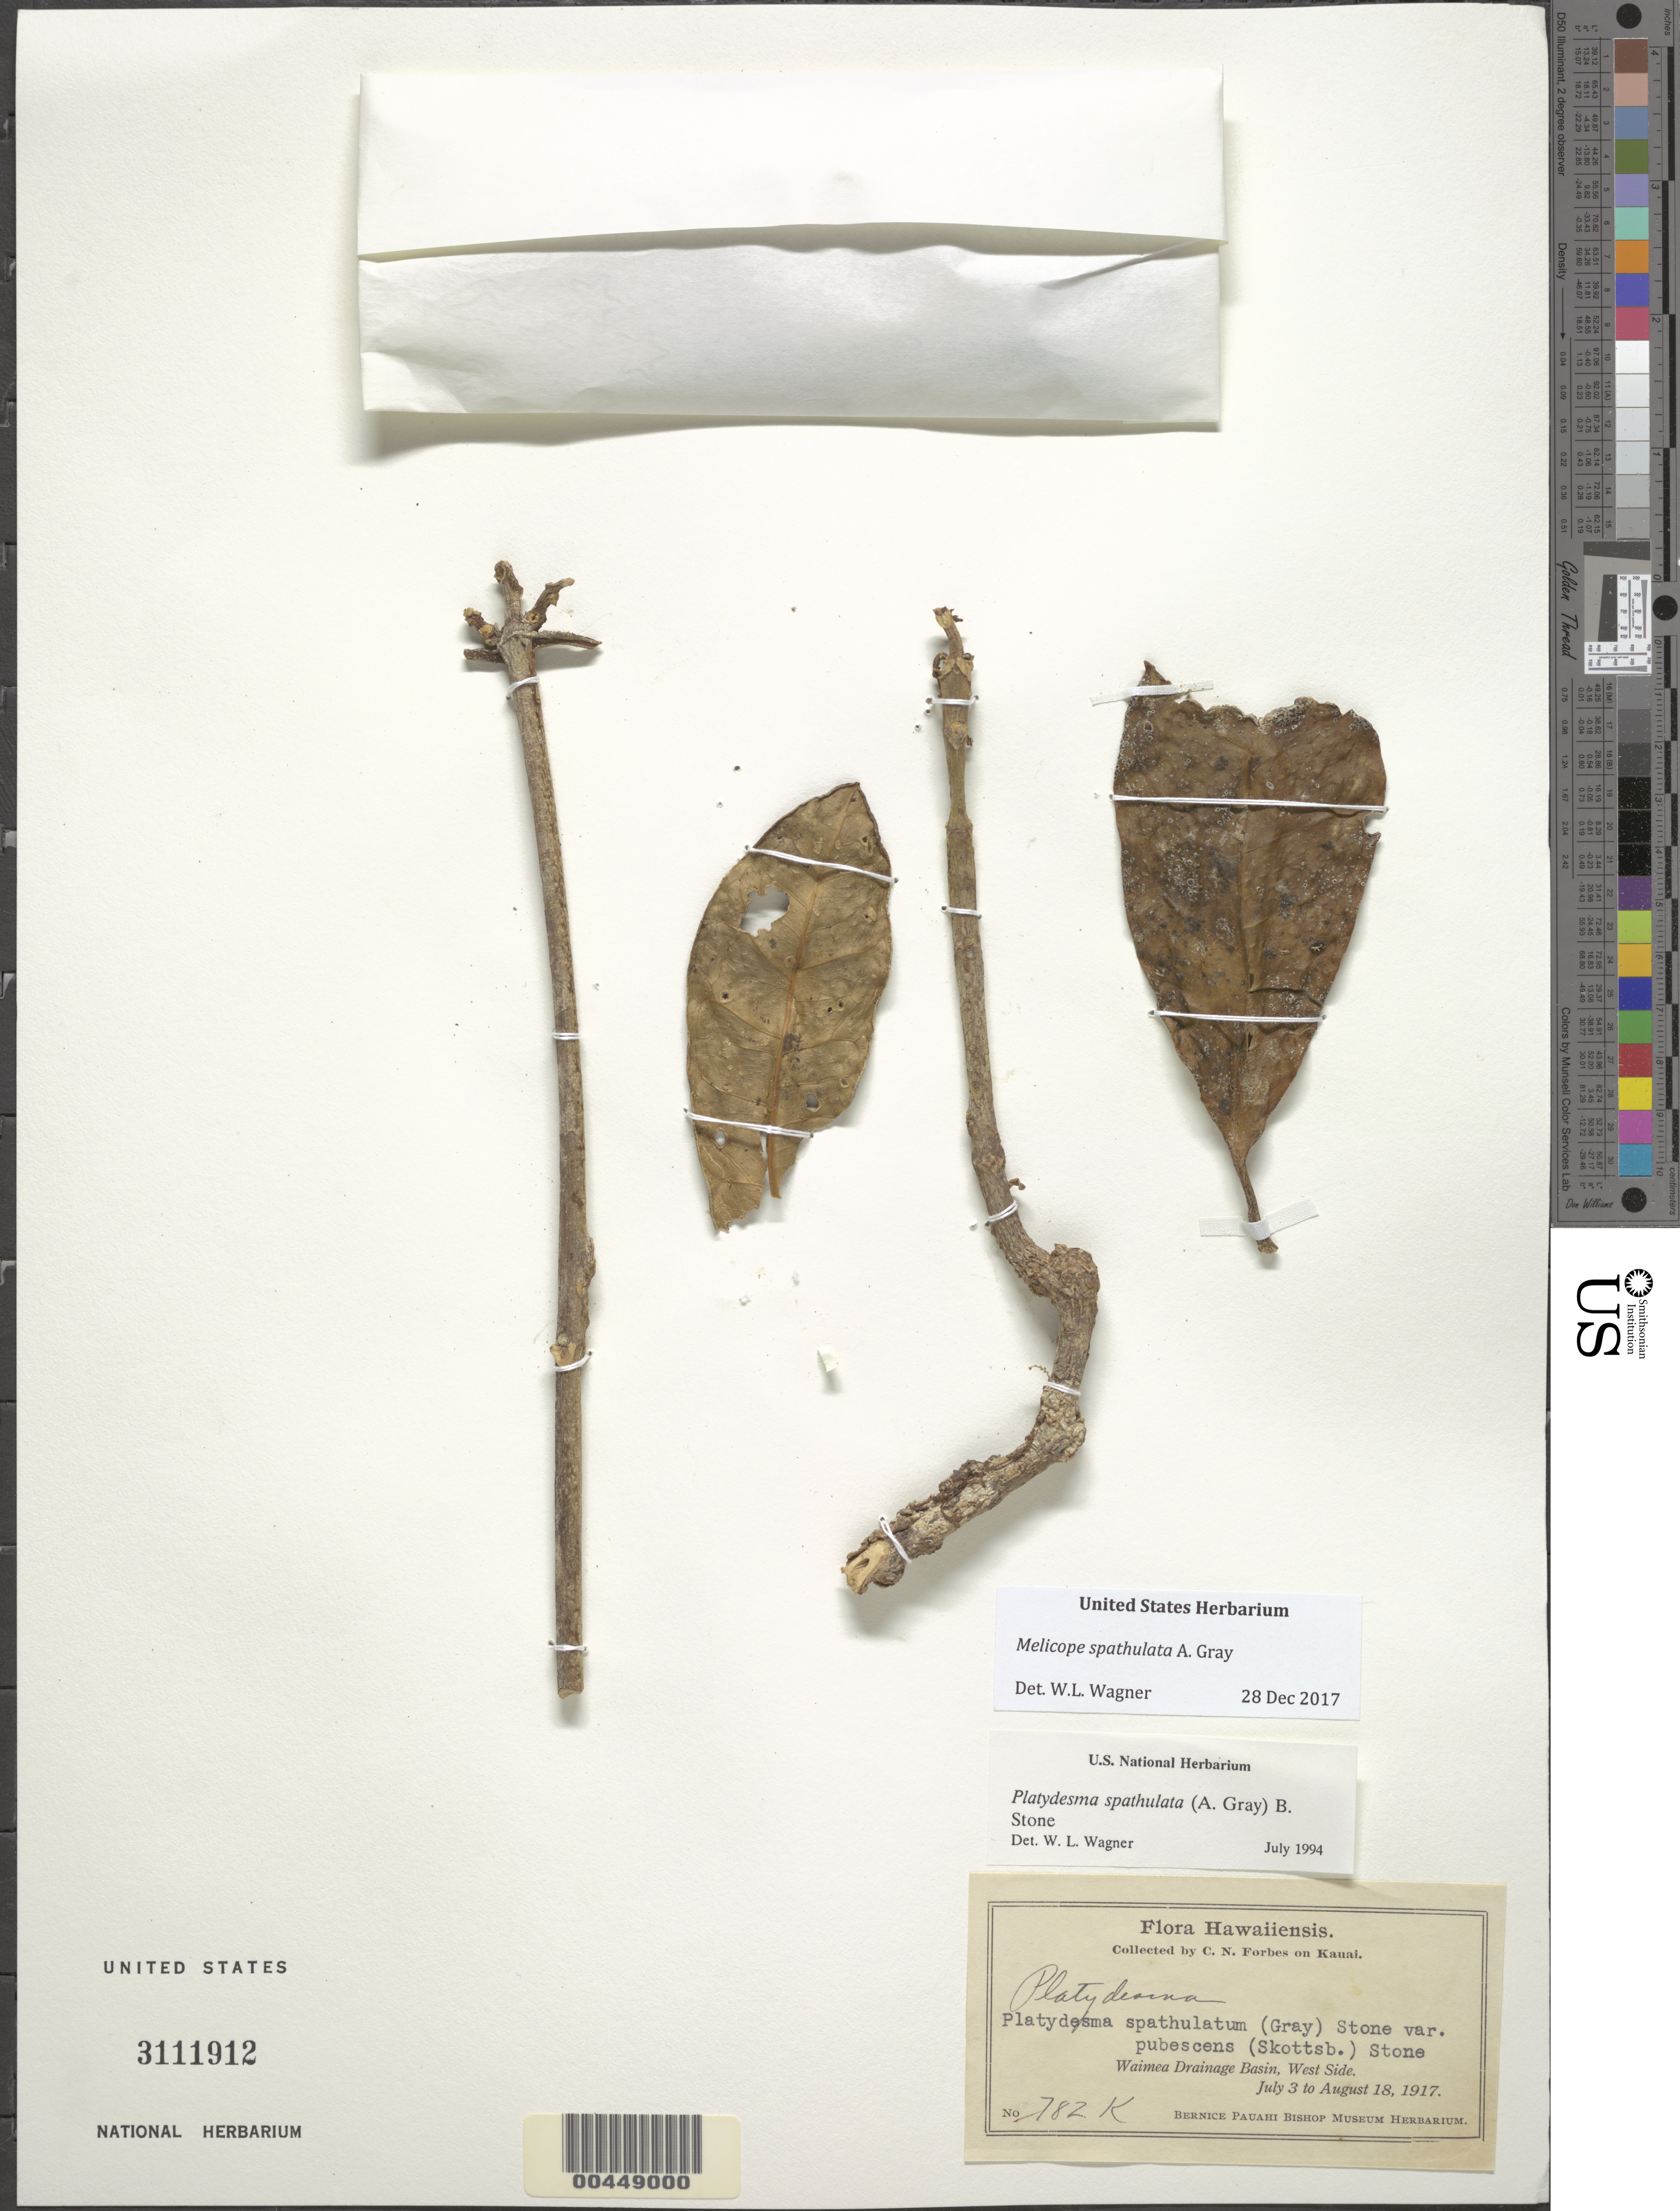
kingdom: Plantae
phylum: Tracheophyta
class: Magnoliopsida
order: Sapindales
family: Rutaceae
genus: Melicope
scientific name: Melicope spathulata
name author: A. Gray in Wilkes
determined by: Wagner, W. L., (BOT), Smithsonian Institution - National Museum of Natural History (UNITED STATES)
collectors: C. N. Forbes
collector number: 782.K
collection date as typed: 3 Jul 1917 to 18 Aug 1917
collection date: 1917-07-03/1917-08-18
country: United States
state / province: Hawaii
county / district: Kauai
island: Kaua'i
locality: Waimea Drainage Basin, W side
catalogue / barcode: US 3111912